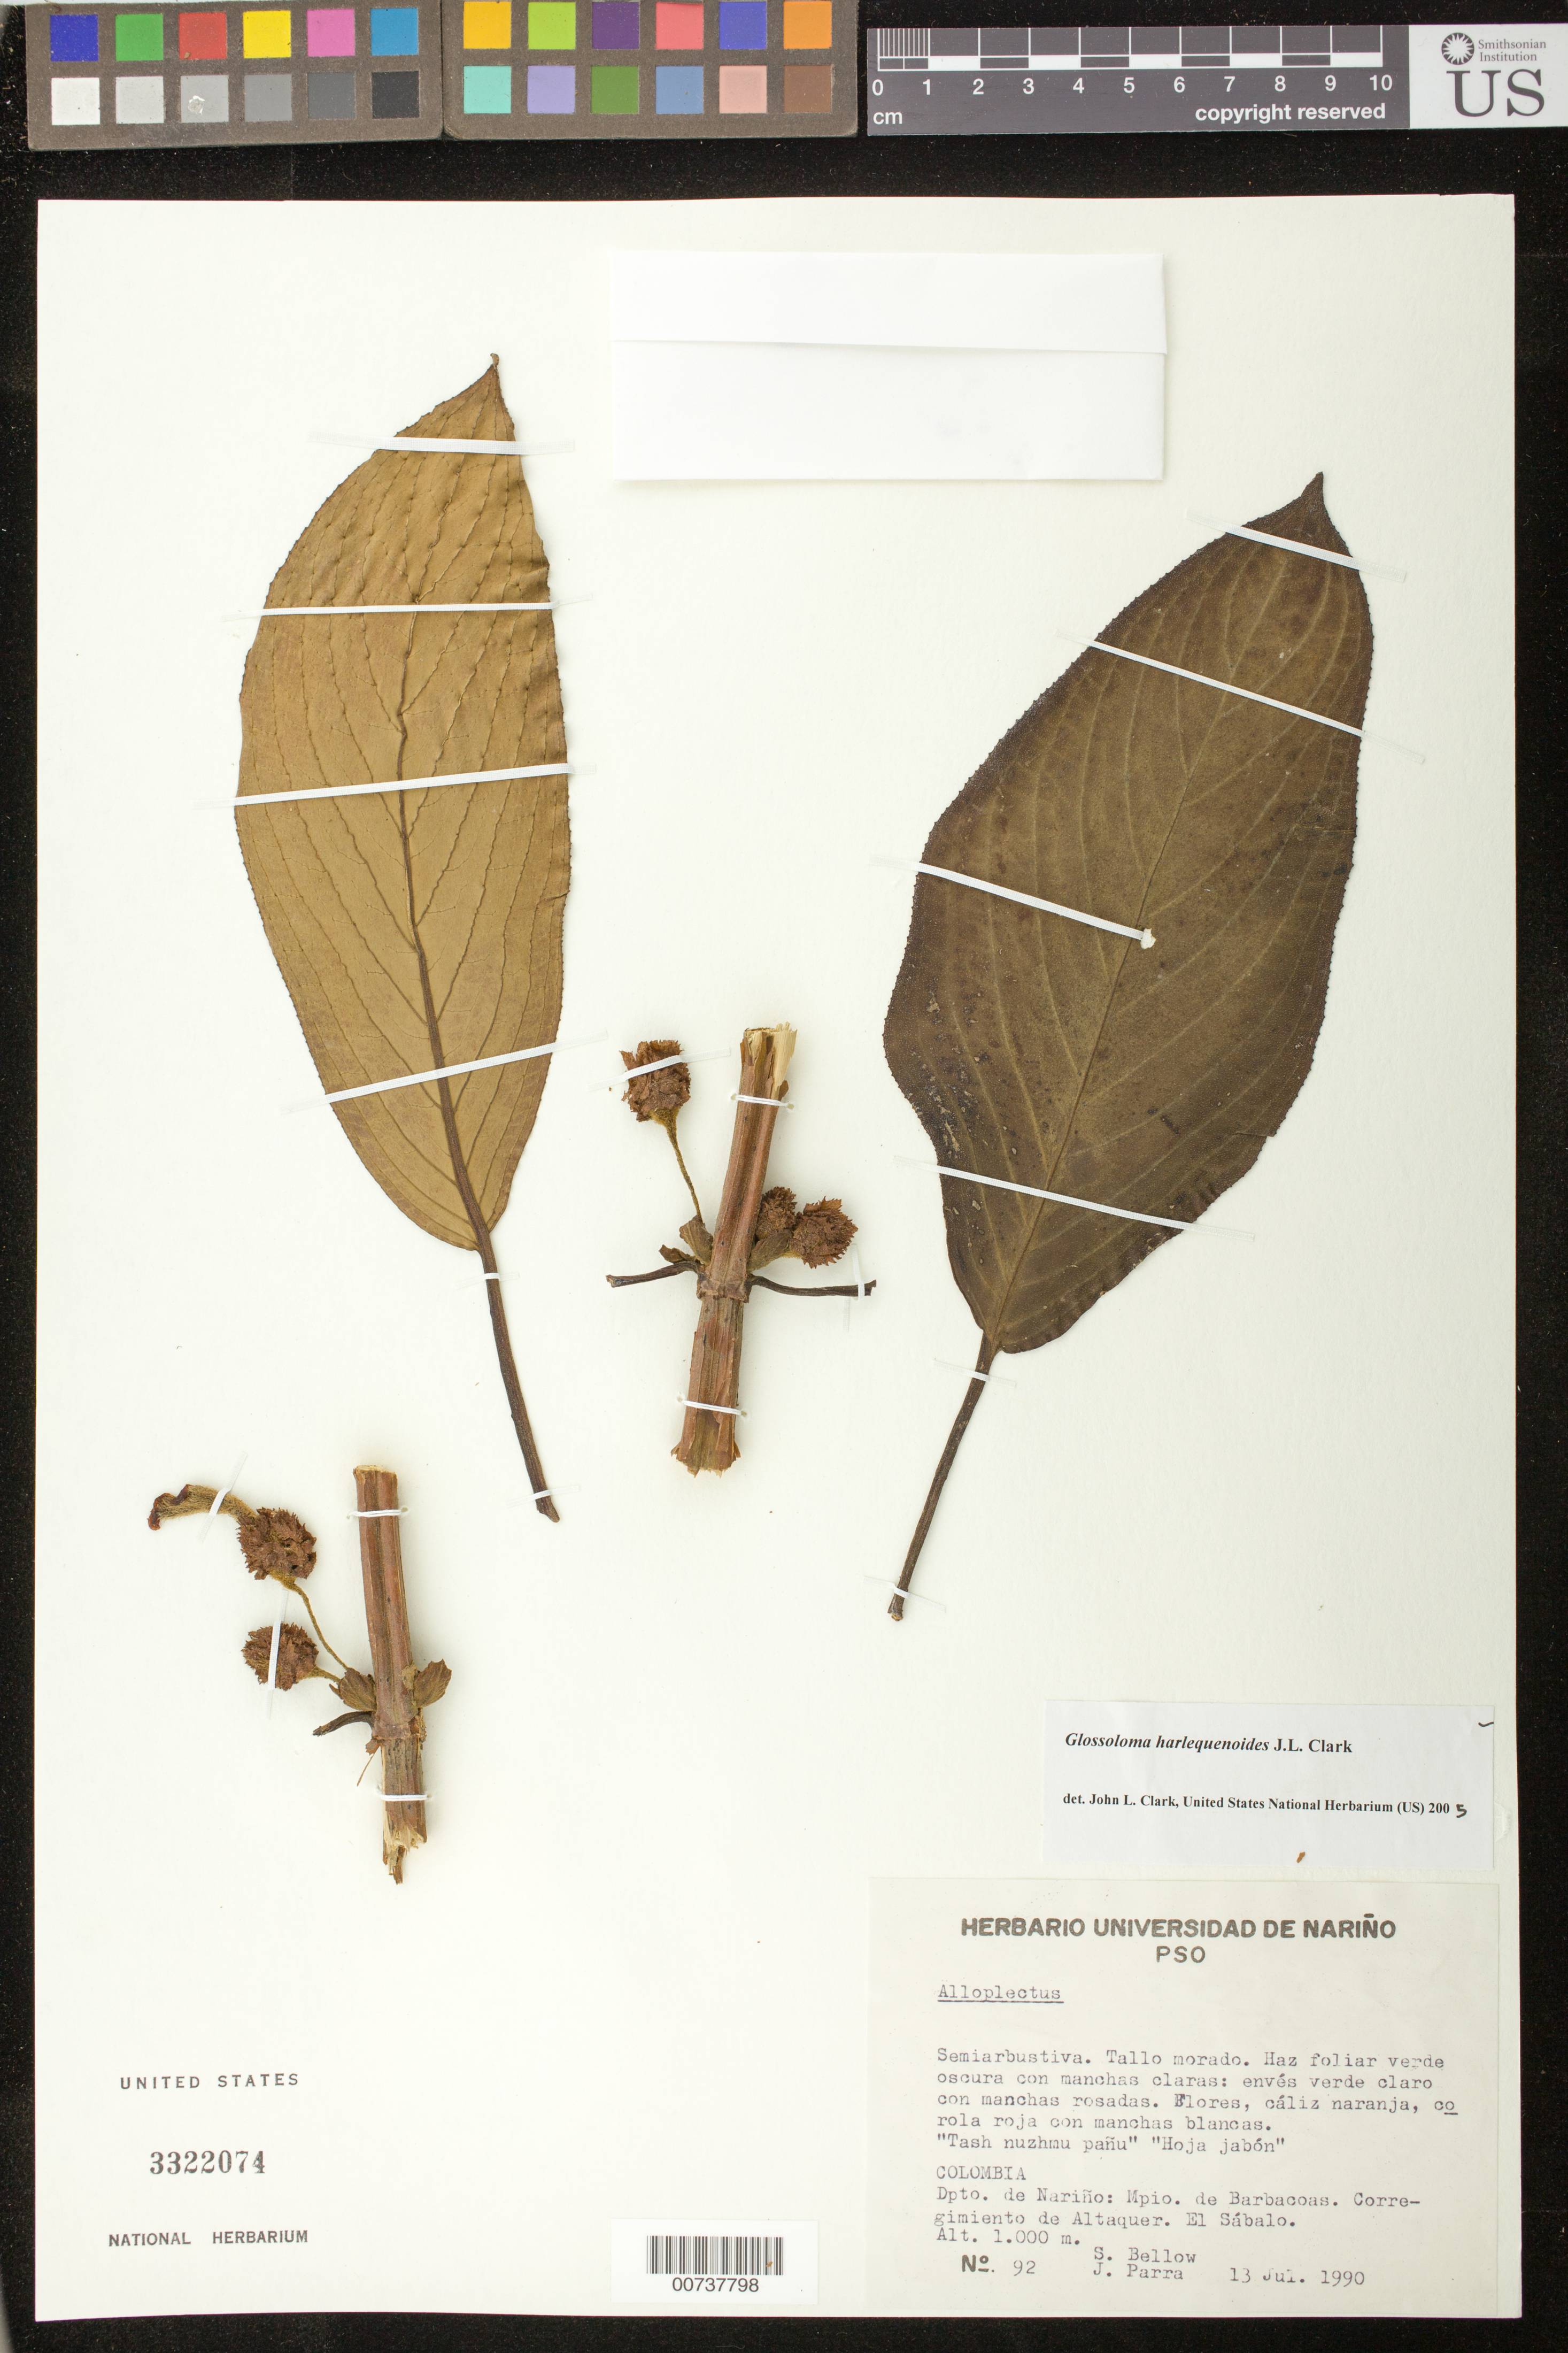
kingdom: Plantae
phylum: Tracheophyta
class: Magnoliopsida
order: Lamiales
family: Gesneriaceae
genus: Glossoloma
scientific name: Glossoloma harlequinoides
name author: J.L. Clark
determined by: Clark, J. L., (SEL), The Marie Selby Botanical Garden (UNITED STATES)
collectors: S. Bellow & J. Parra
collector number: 92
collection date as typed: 13 Jul 1990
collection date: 1990-07-13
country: Colombia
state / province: Nariño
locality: Mpio. de Barbacoas, Correg. de Altaquer, El Sábalo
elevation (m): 1000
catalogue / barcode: US 3322074